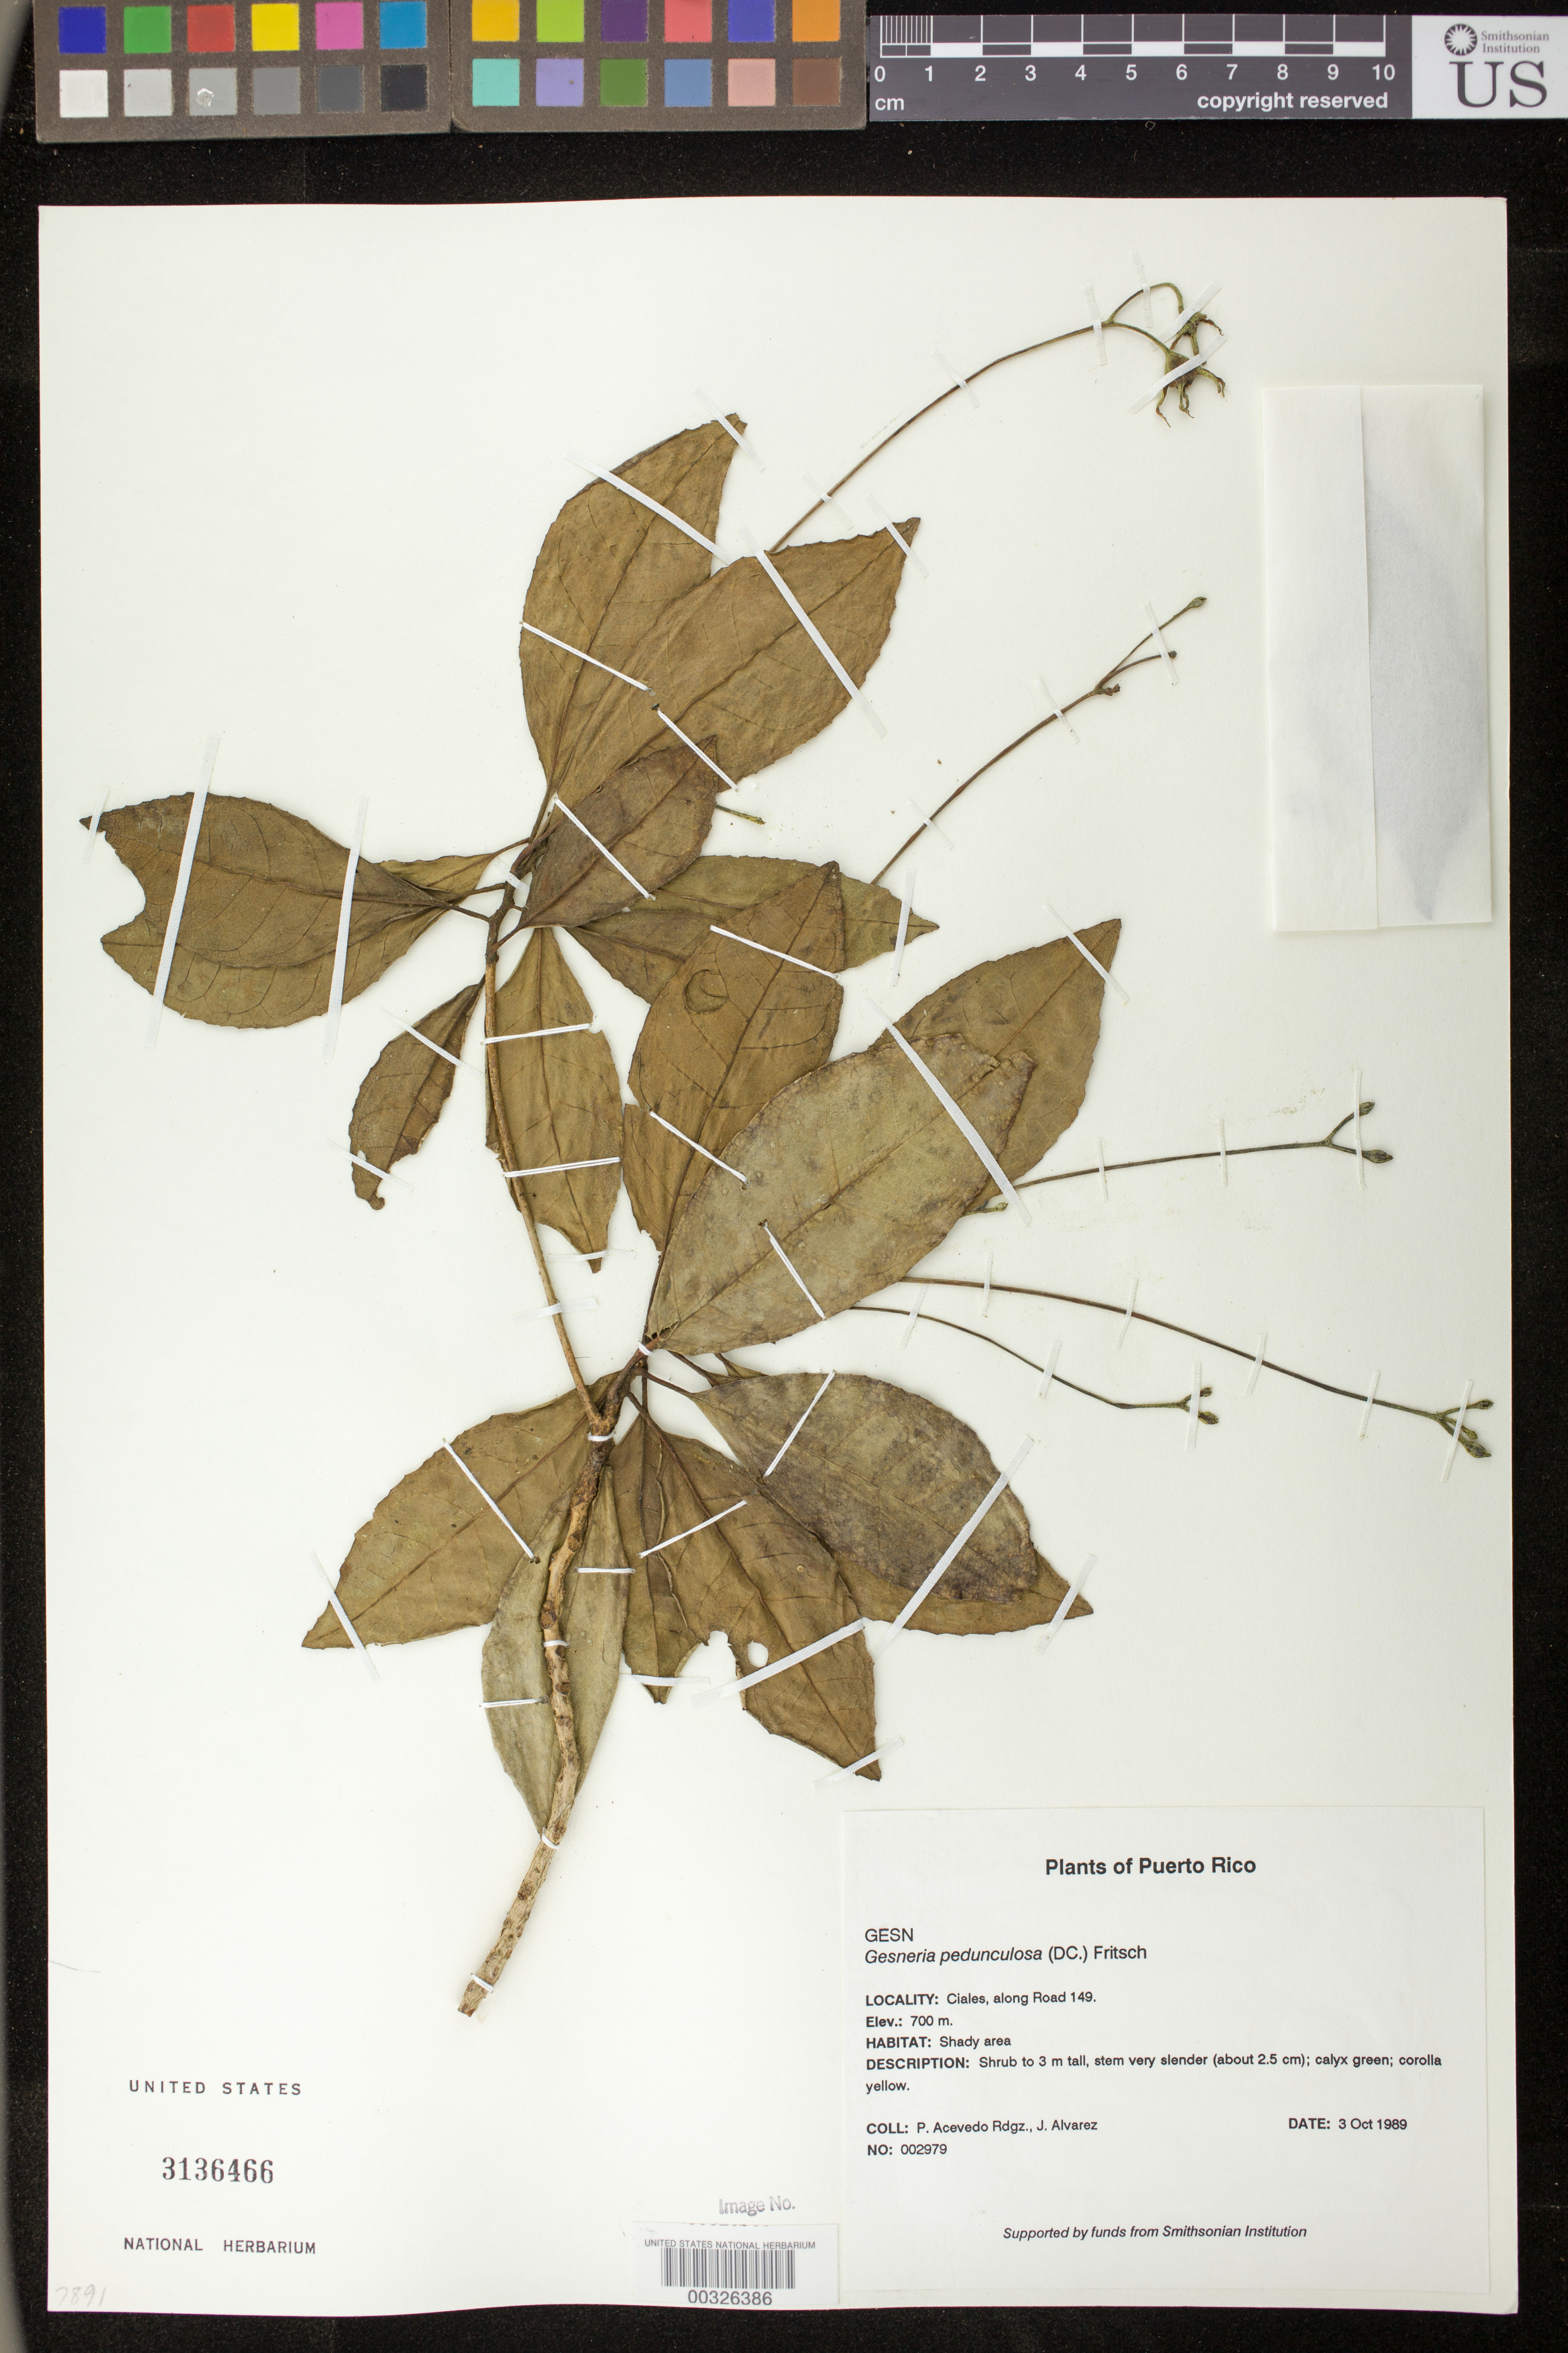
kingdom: Plantae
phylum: Tracheophyta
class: Magnoliopsida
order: Lamiales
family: Gesneriaceae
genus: Gesneria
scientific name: Gesneria pedunculosa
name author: (DC.) Fritsch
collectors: P. Acevedo-Rodr. & J. Alvarez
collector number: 2979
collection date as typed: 03 Oct 1989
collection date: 1989-10-03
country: Puerto Rico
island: Puerto Rico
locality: Ciales, along road 149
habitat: Shady area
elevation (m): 700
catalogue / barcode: US 3136466